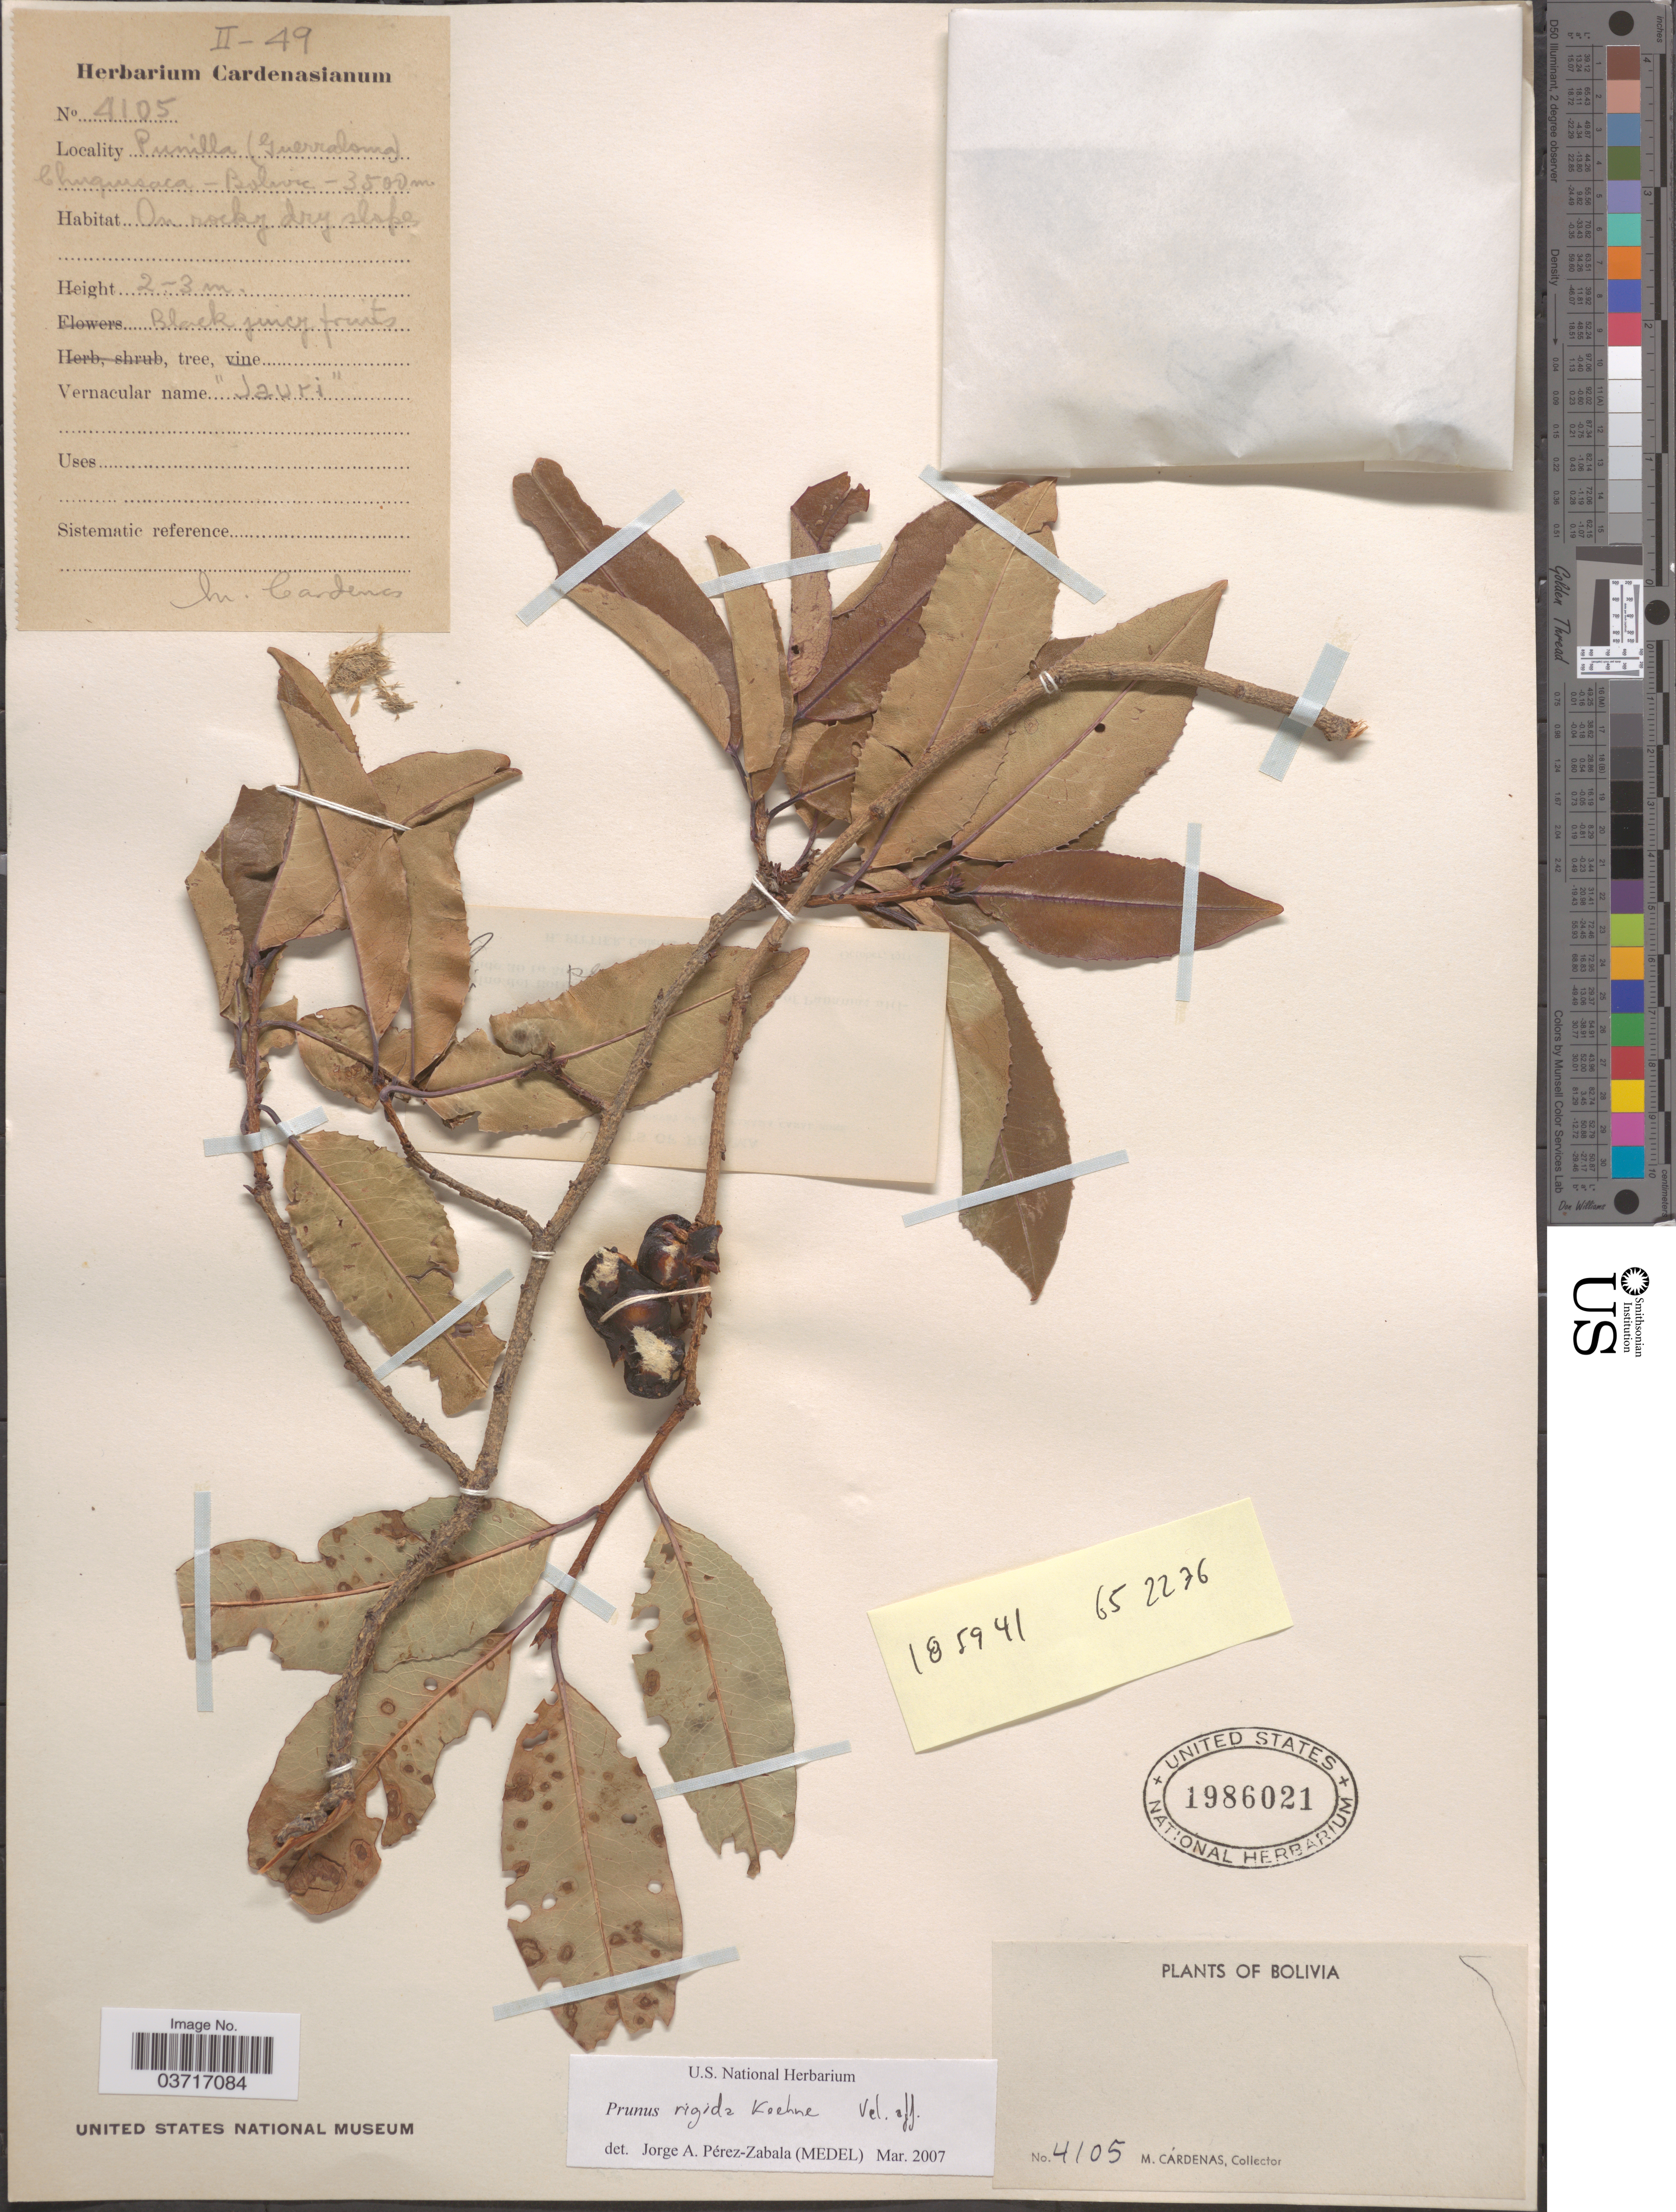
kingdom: Plantae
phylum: Tracheophyta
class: Magnoliopsida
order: Rosales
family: Rosaceae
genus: Prunus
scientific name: Prunus rigida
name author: Koehne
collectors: M. Cárdenas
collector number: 4105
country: Bolivia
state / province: Chuquisaca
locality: Punilla (Guerraloma).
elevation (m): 3500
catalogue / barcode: US 1986021